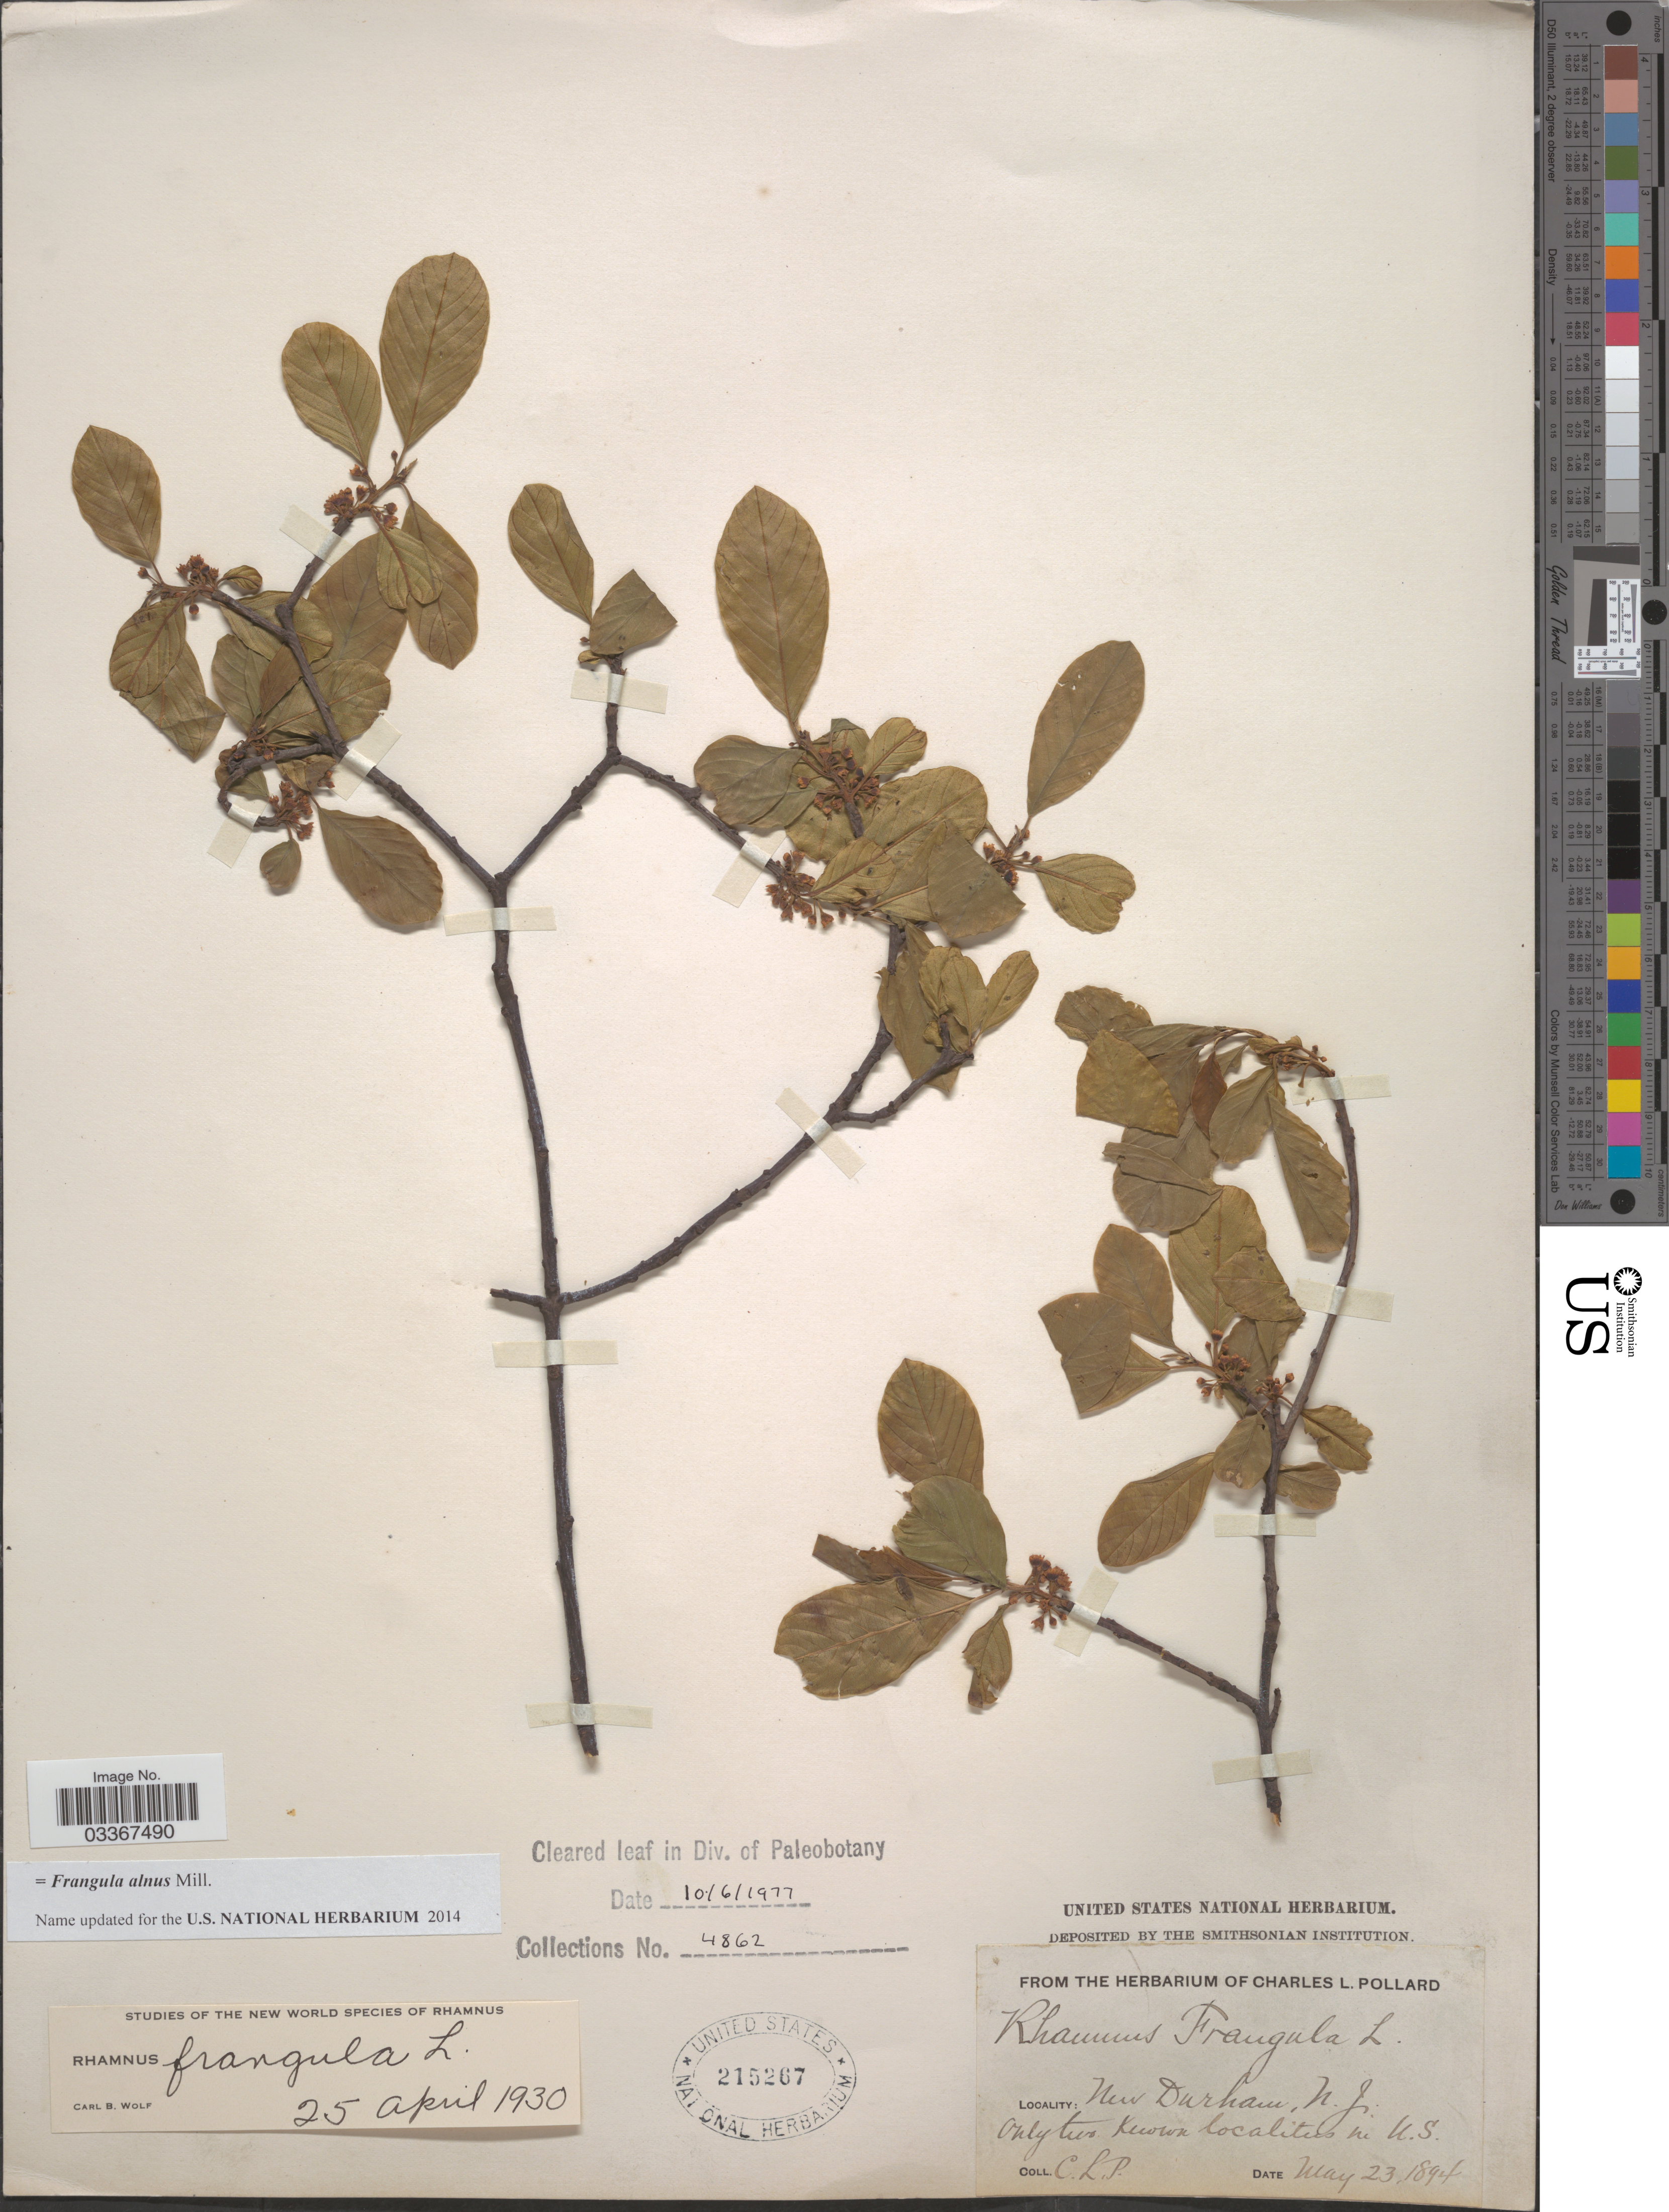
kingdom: Plantae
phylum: Tracheophyta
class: Magnoliopsida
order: Rosales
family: Rhamnaceae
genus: Frangula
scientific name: Frangula alnus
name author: Mill.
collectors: C. L. Pollard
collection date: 1894-05-23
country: United States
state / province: New Jersey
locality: New Durham. Only two known localities in U. S. [unsure placement]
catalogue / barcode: US 215267